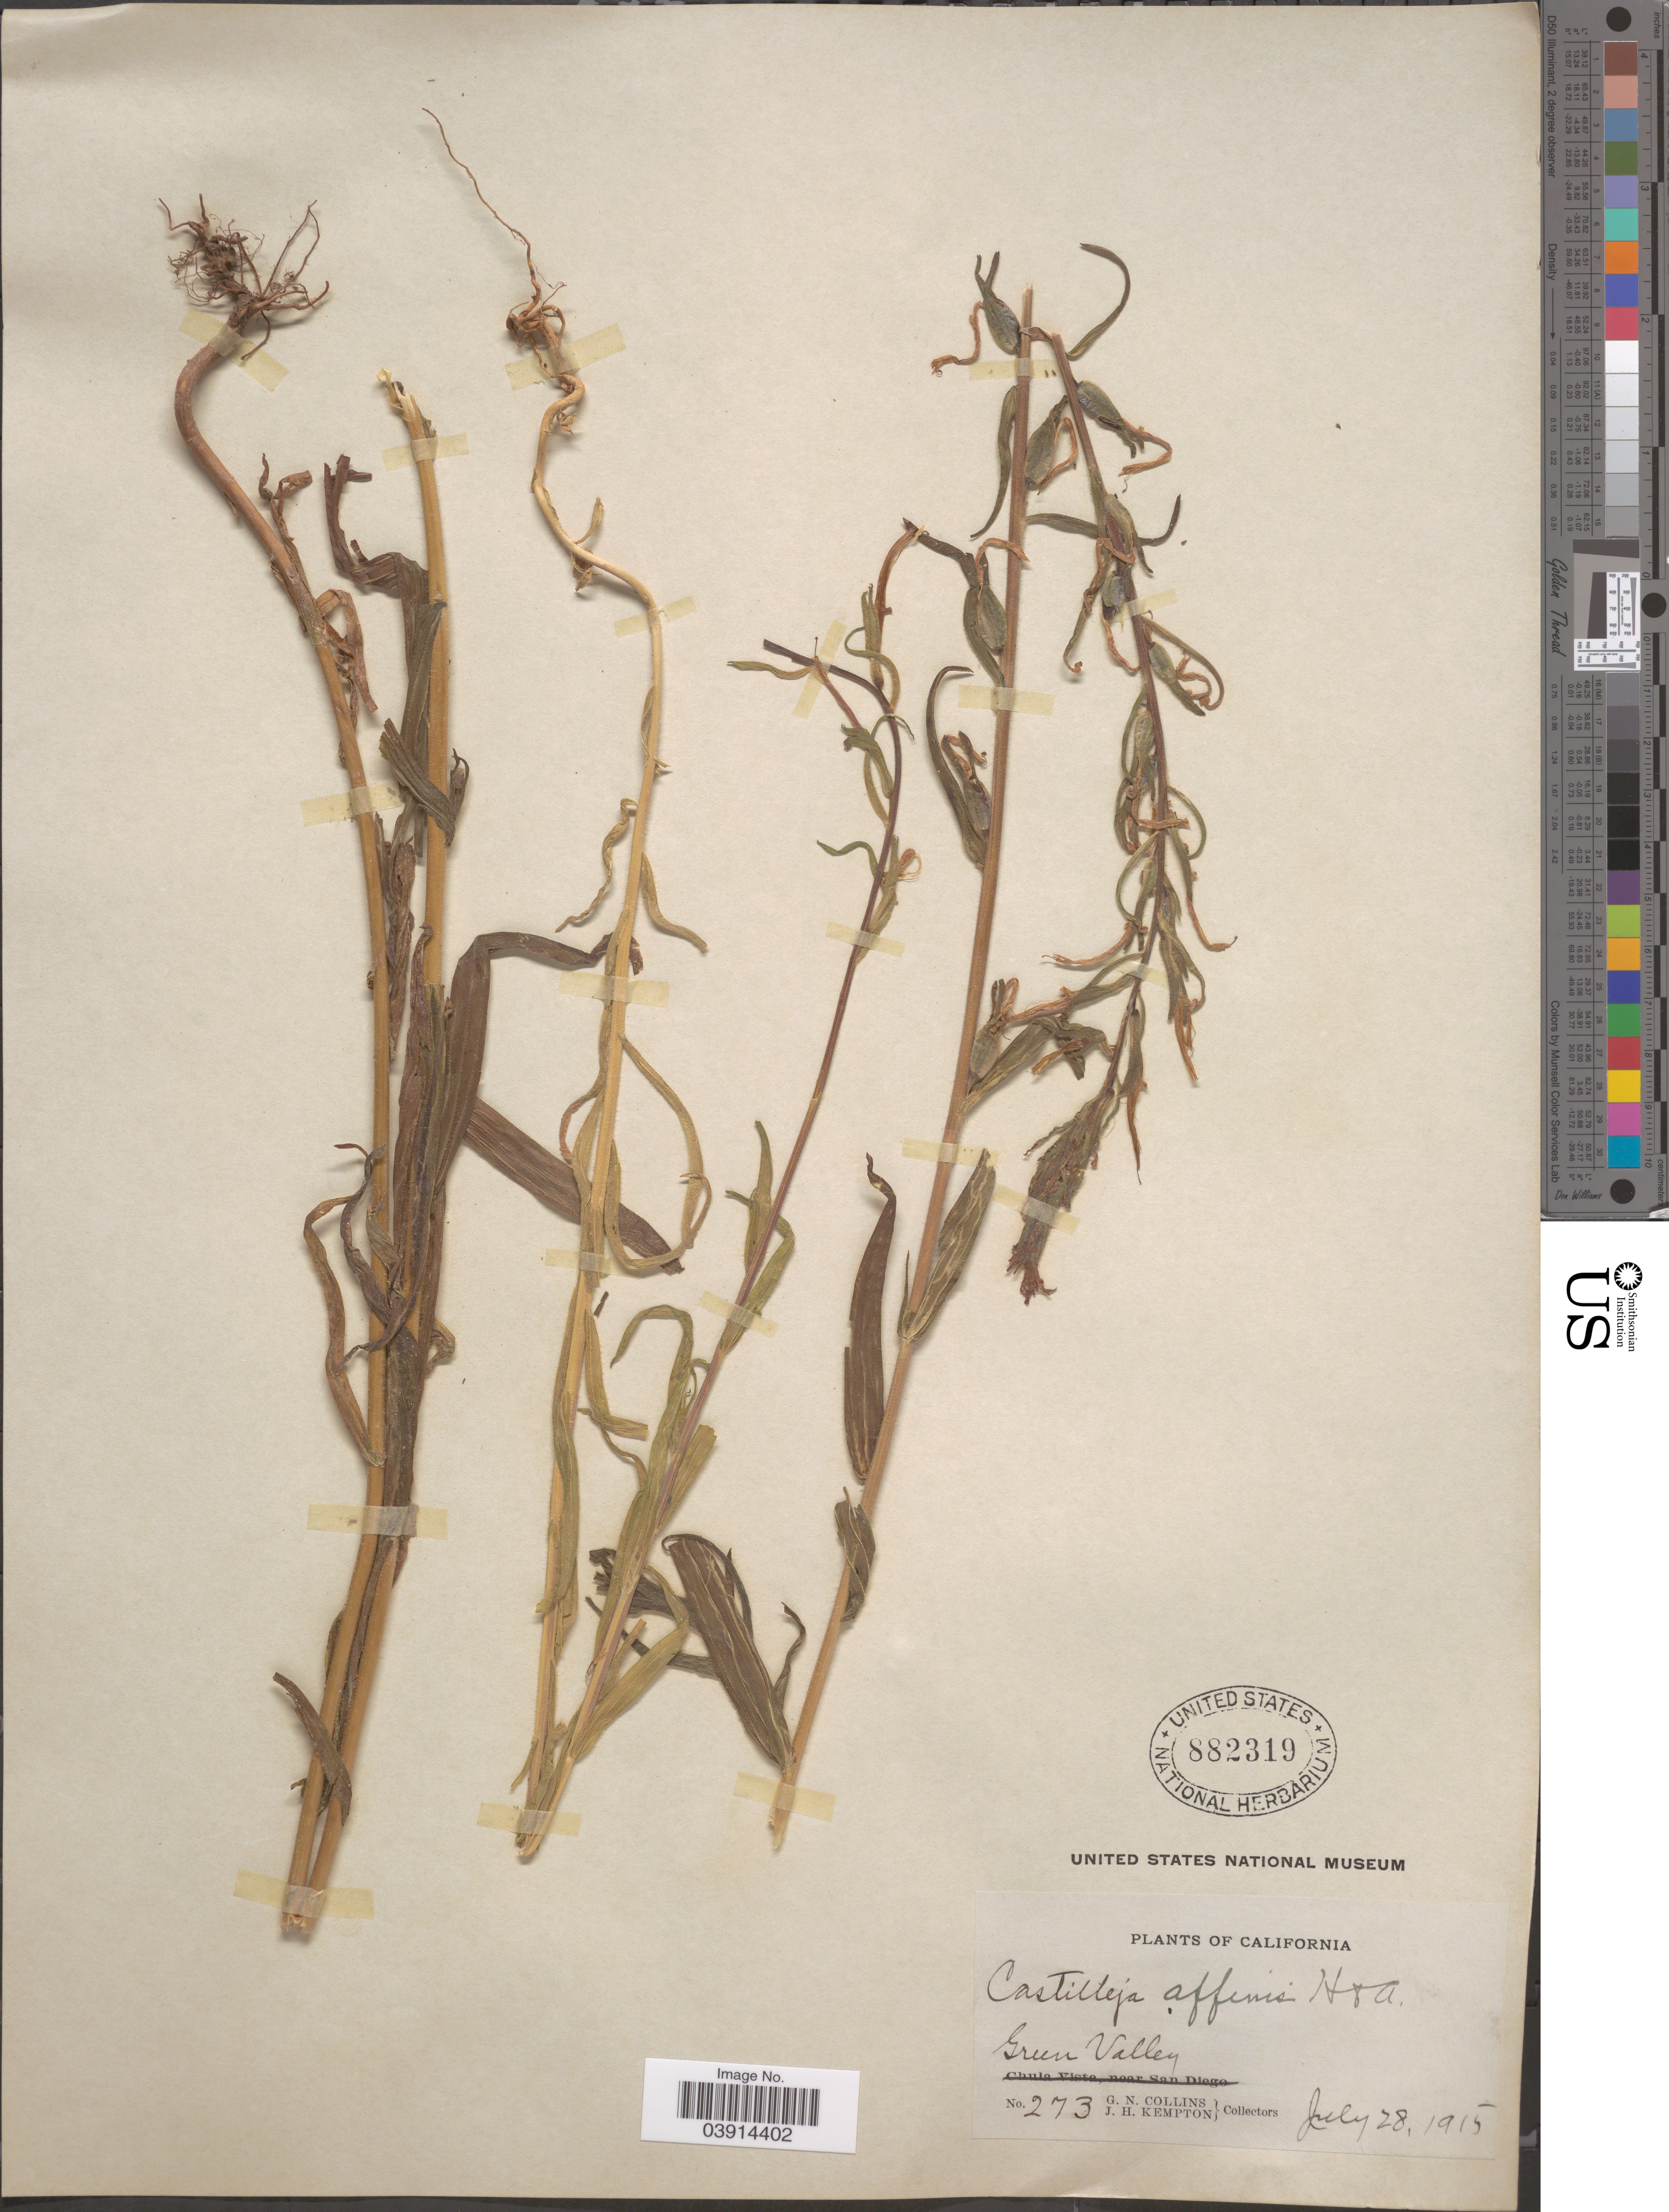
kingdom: Plantae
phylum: Tracheophyta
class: Magnoliopsida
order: Lamiales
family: Orobanchaceae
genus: Castilleja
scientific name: Castilleja stenantha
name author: A. Gray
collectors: G. Collins & J. H. Kempton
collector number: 273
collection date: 1915-07-28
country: United States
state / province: California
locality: Green Valley.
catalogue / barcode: US 882319